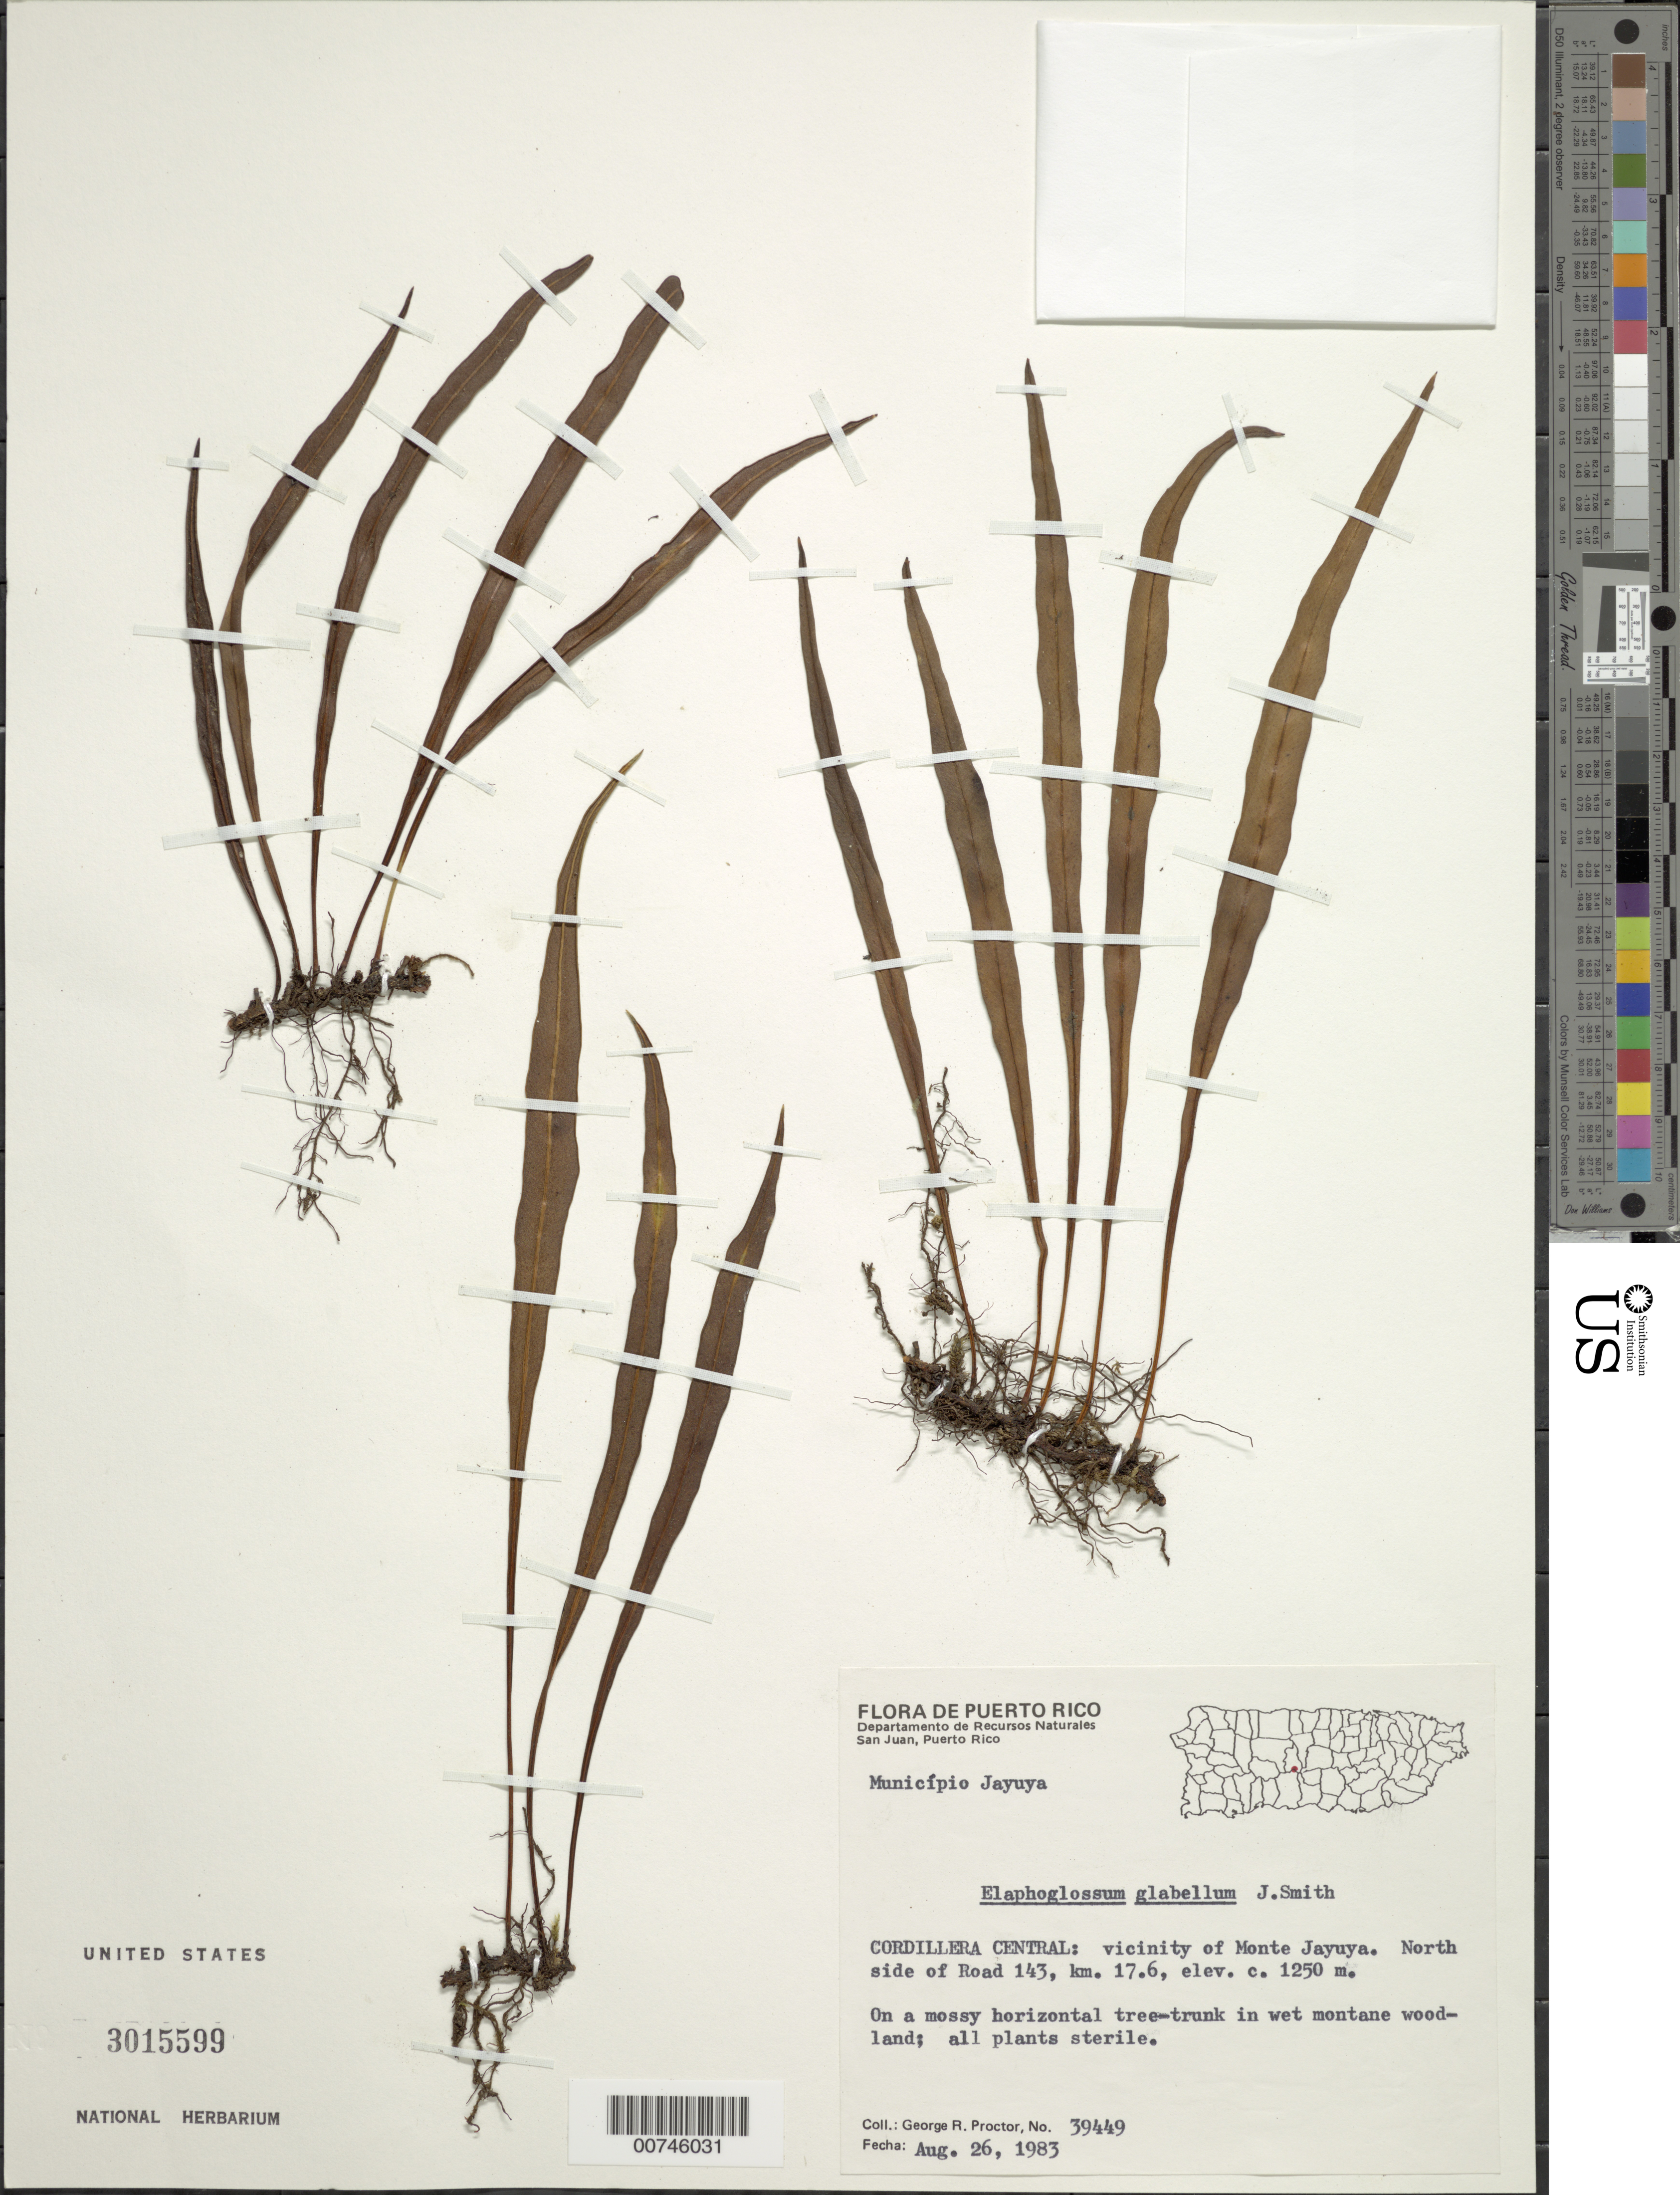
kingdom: Plantae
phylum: Tracheophyta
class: Polypodiopsida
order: Polypodiales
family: Dryopteridaceae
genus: Elaphoglossum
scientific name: Elaphoglossum glabellum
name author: J. Sm.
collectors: G. R. Proctor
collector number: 39449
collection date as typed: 26 Aug 1983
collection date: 1983-08-26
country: Puerto Rico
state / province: Jayuya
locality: Cordillera Central: vicinity of Monte Jayuya. North side of Road 143, km 17.6, Municipio Jayuya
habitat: On a mossy horizontal tree-trunk in wet montane woodland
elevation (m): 1250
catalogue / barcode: US 3015599